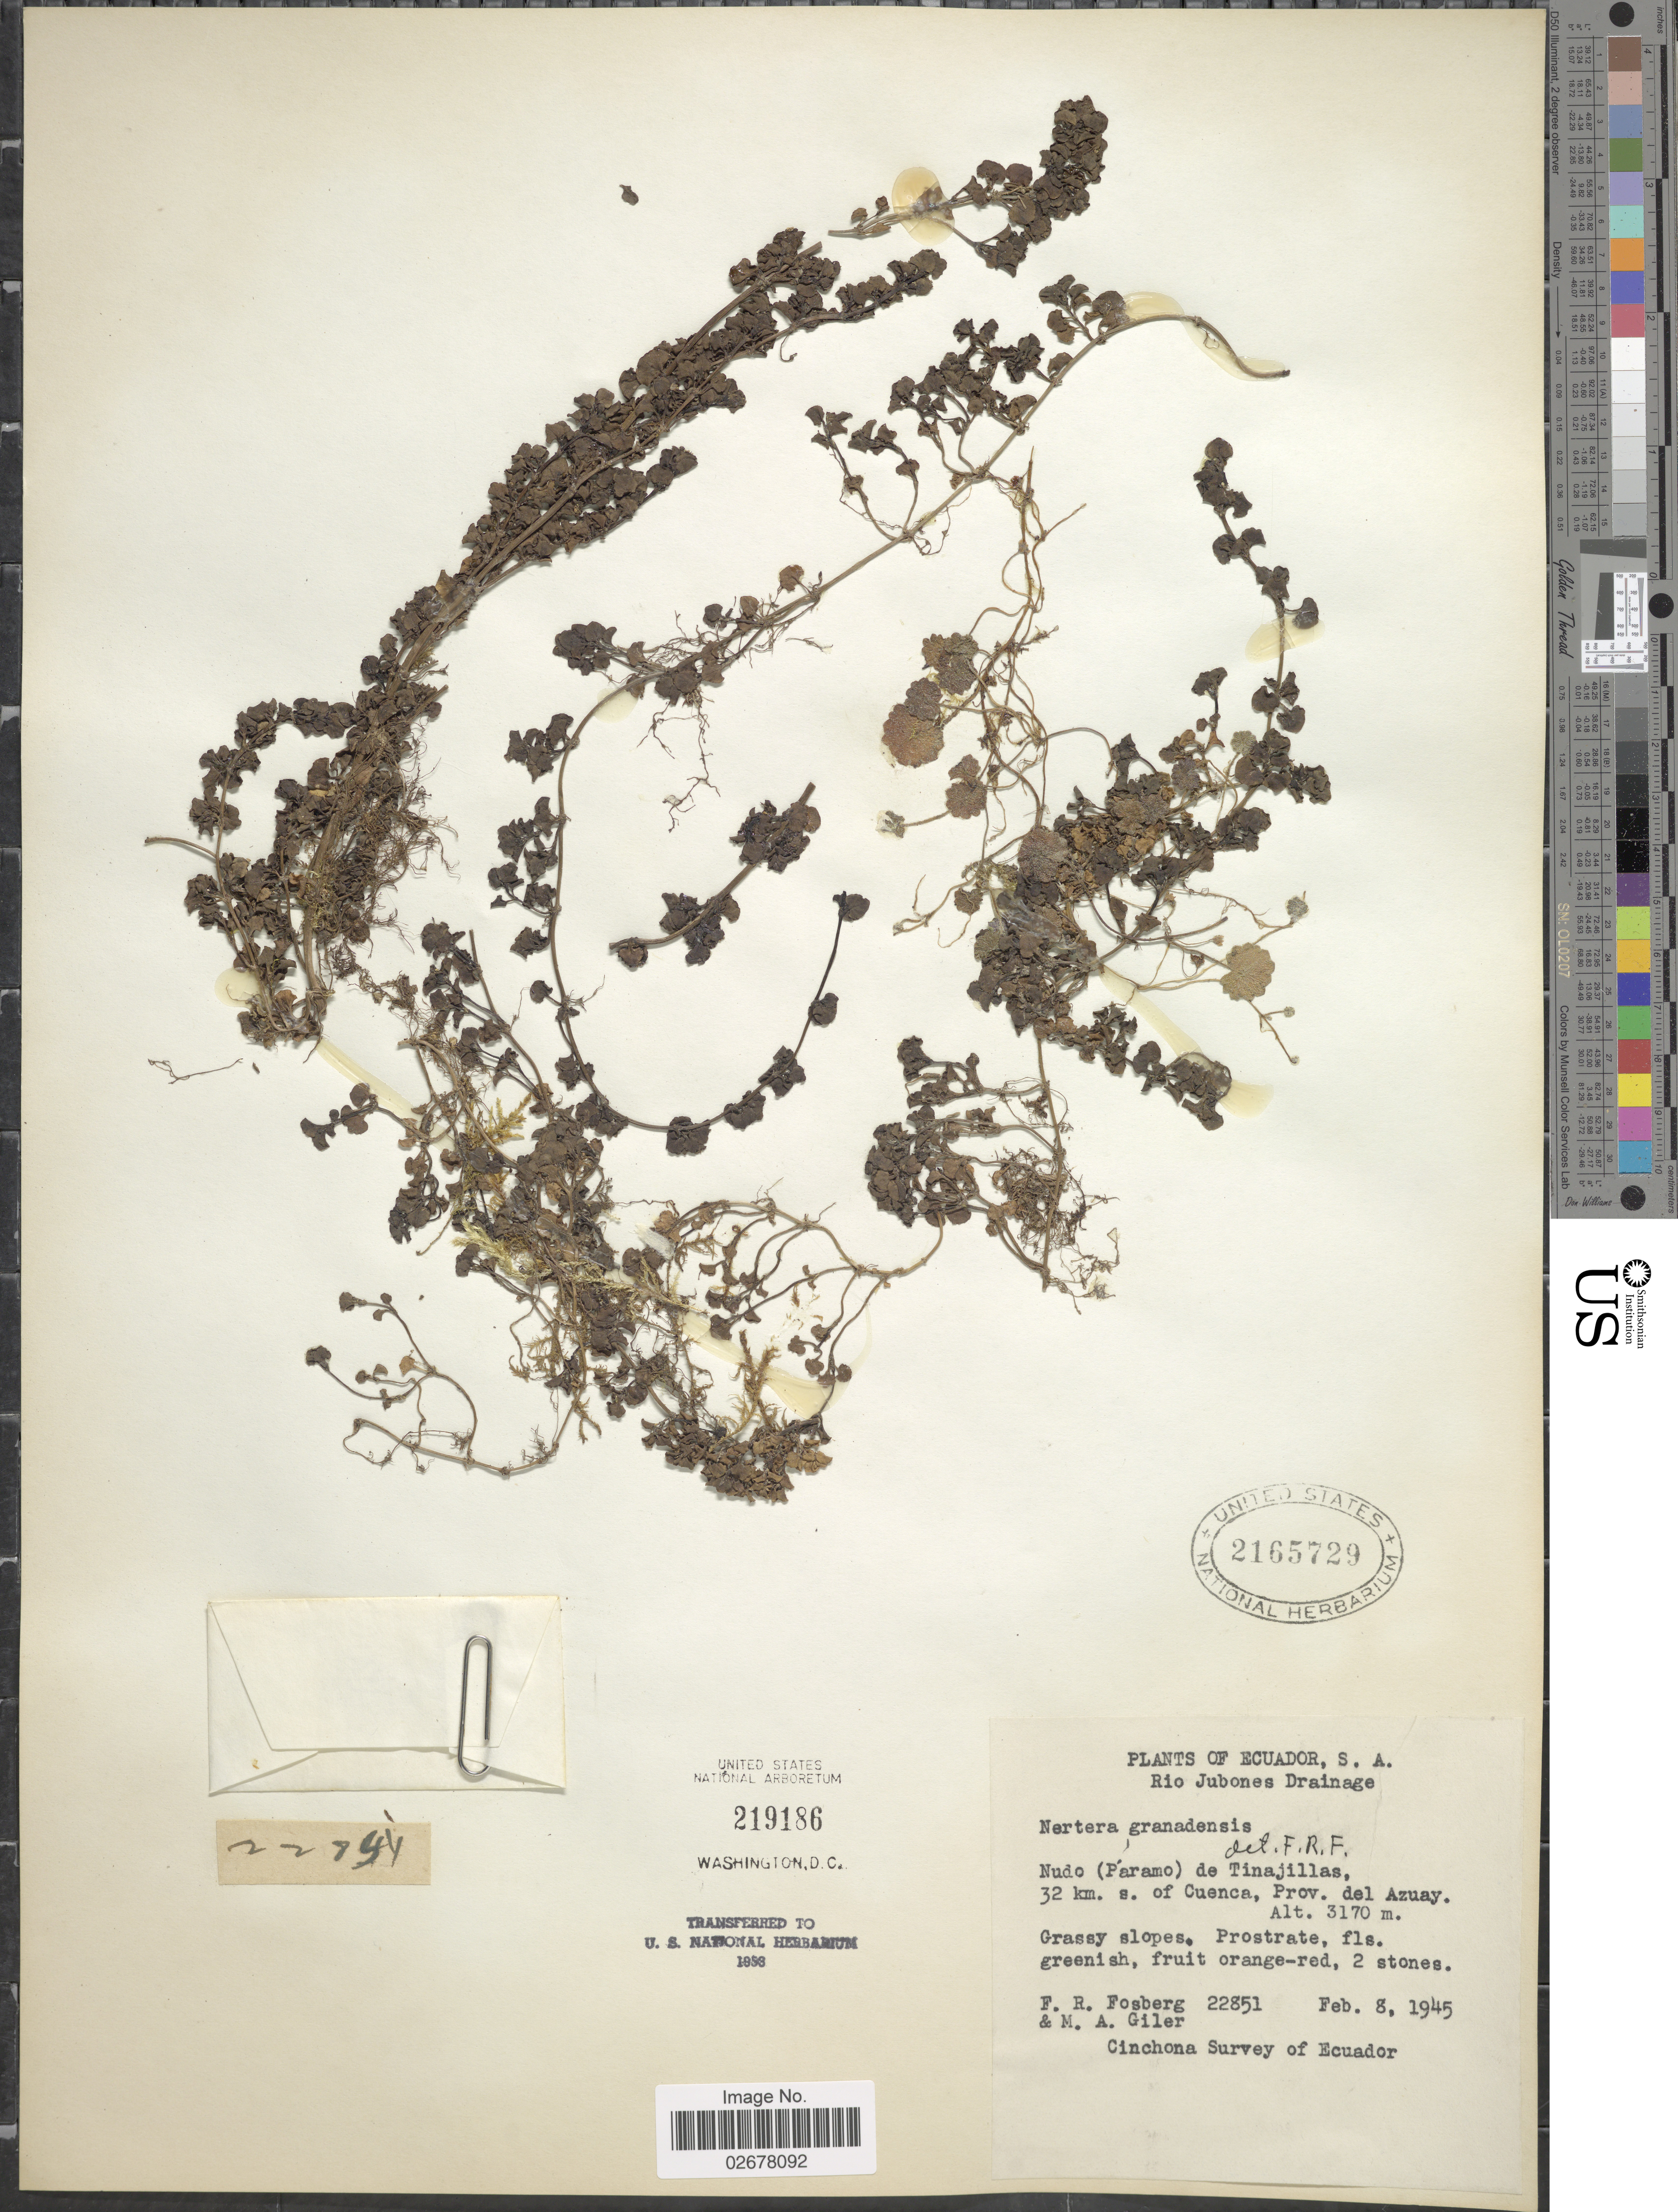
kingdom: Plantae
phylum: Tracheophyta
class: Magnoliopsida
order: Gentianales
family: Rubiaceae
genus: Nertera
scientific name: Nertera depressa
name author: Banks & Sol. ex Gaertn.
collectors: F. R. Fosberg & M. Giler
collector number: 22851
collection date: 1945-02-08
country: Ecuador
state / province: Azuay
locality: Rio Jubones Drainage, Nudo (Páramo) de Tinajillas, 32 km. s. of Cuenca, Grassy slopes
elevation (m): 3170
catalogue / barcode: US 2165729